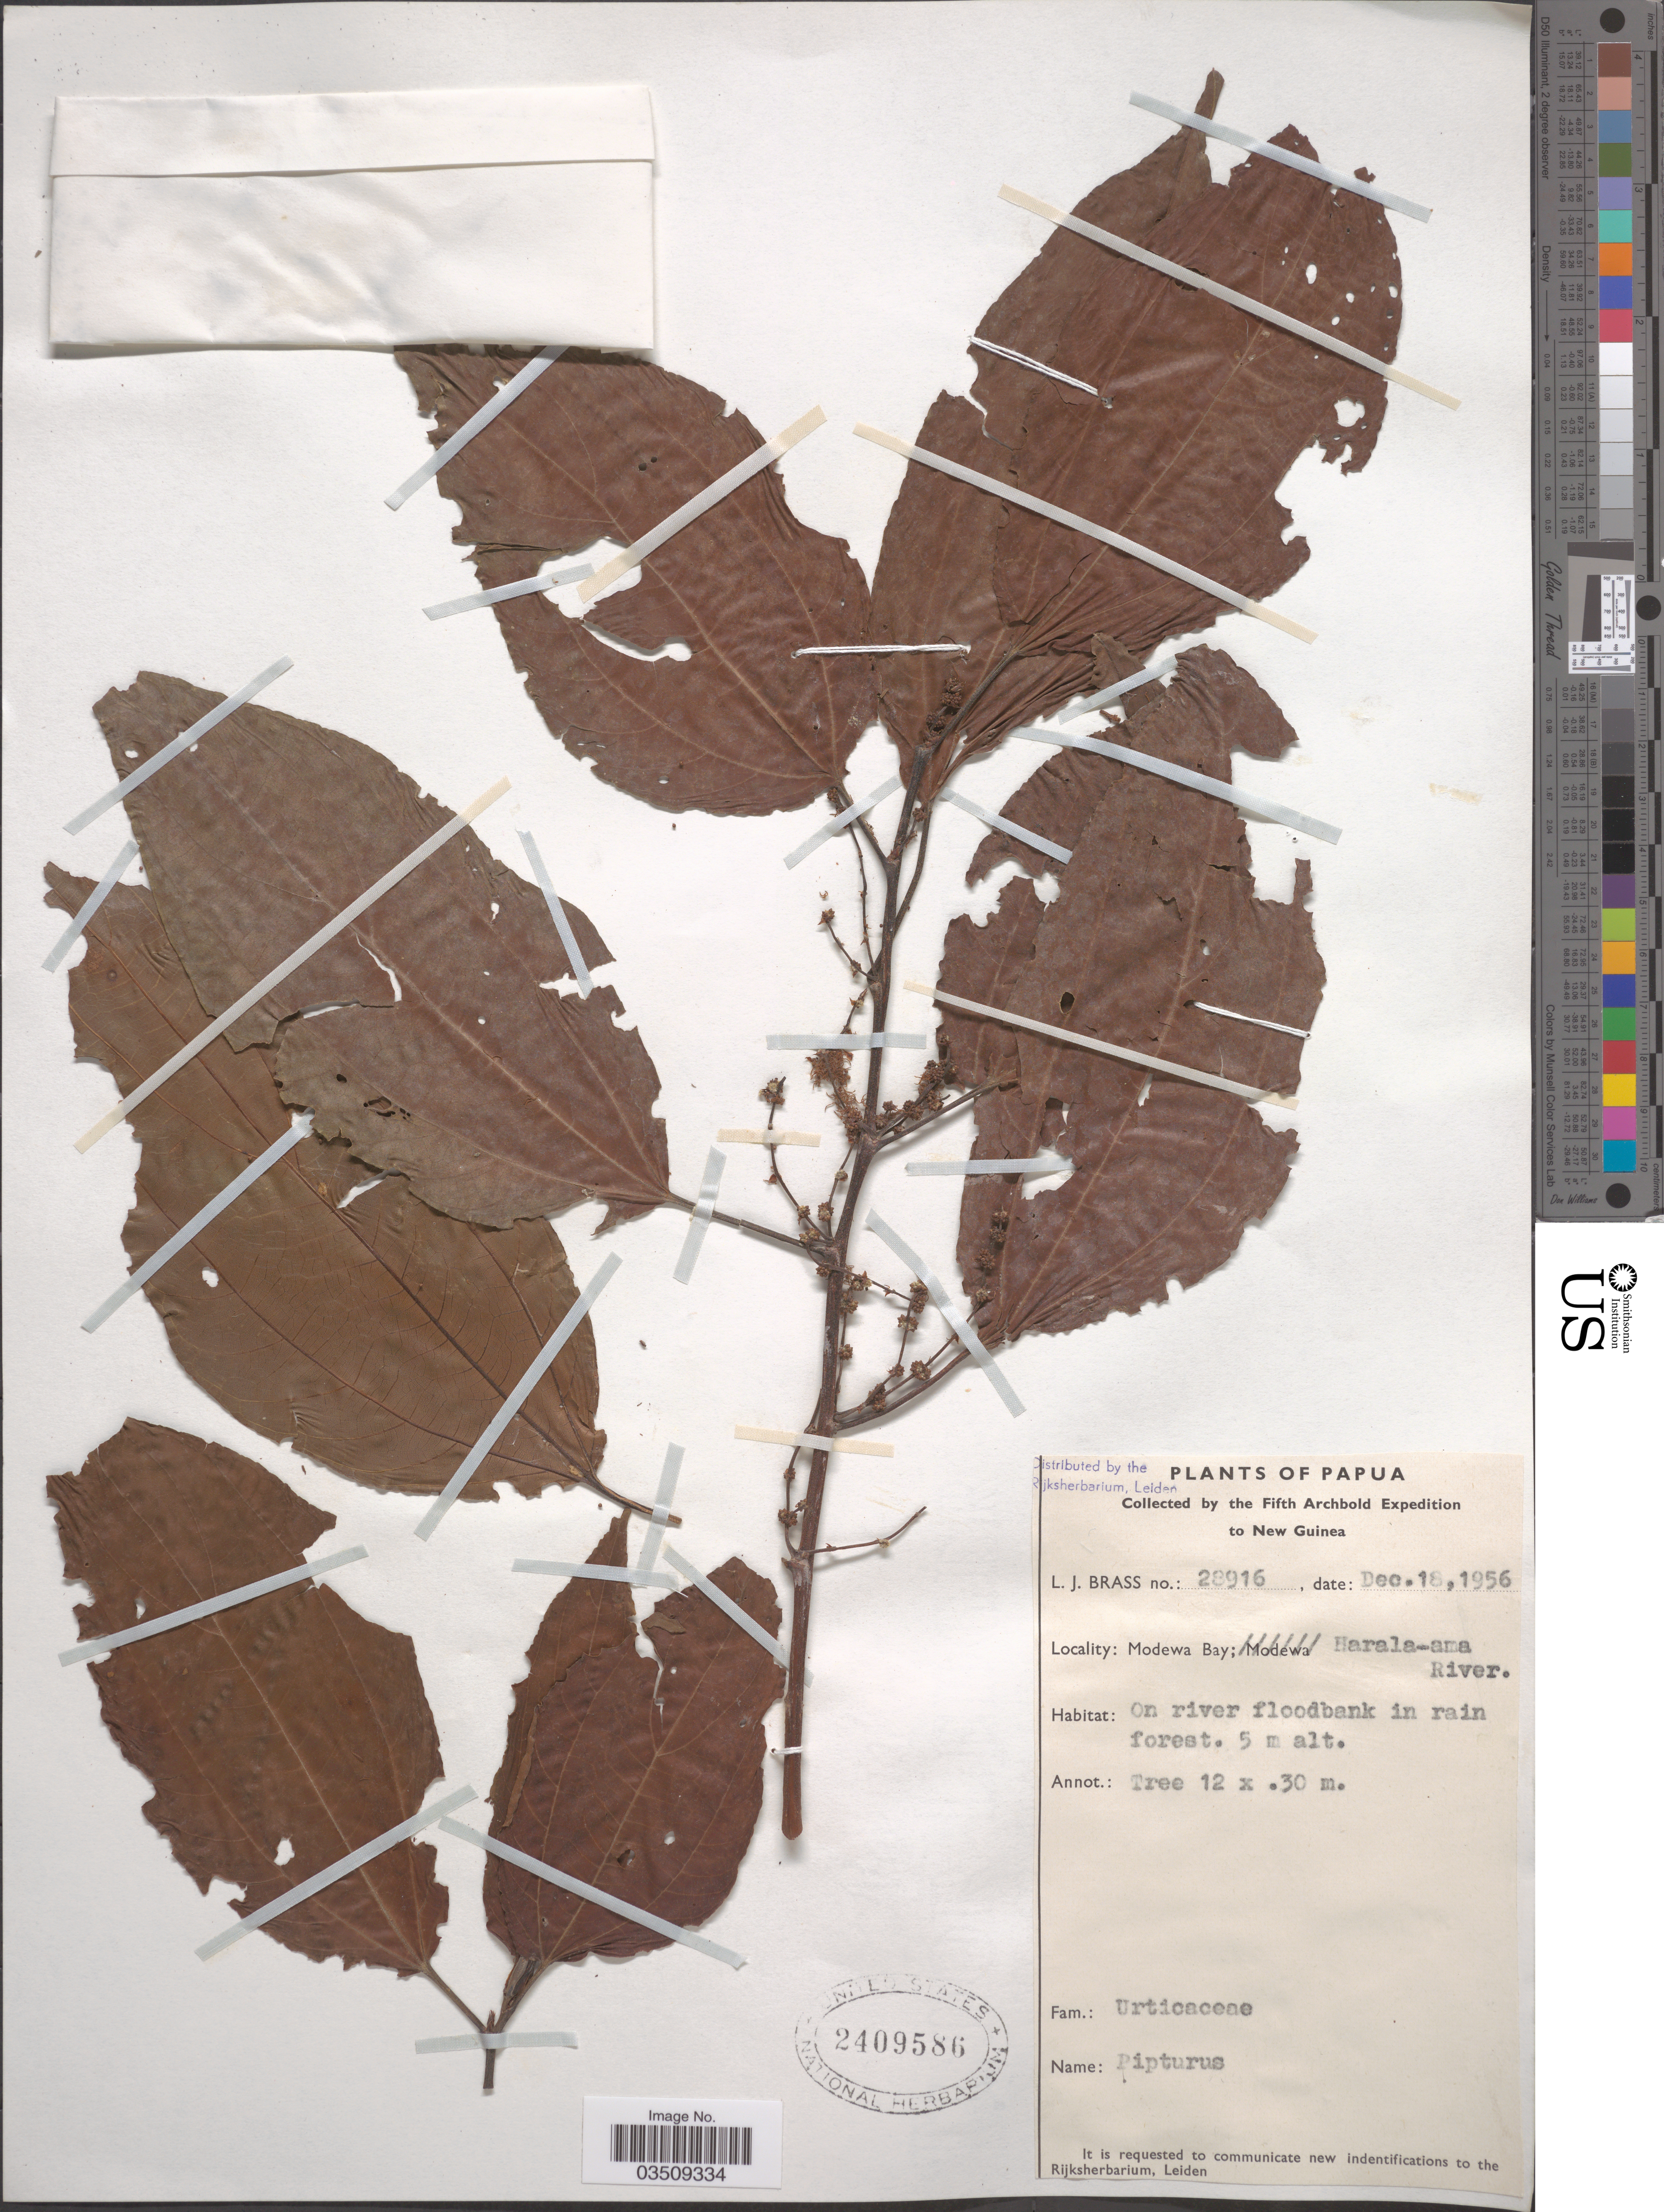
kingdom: Plantae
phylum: Tracheophyta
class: Magnoliopsida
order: Rosales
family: Urticaceae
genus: Pipturus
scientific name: Pipturus sp.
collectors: L. J. Brass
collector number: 28916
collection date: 1956-12-18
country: Papua New Guinea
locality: Modewa Bay; Harala-ama River.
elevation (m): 5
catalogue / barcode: US 2409586